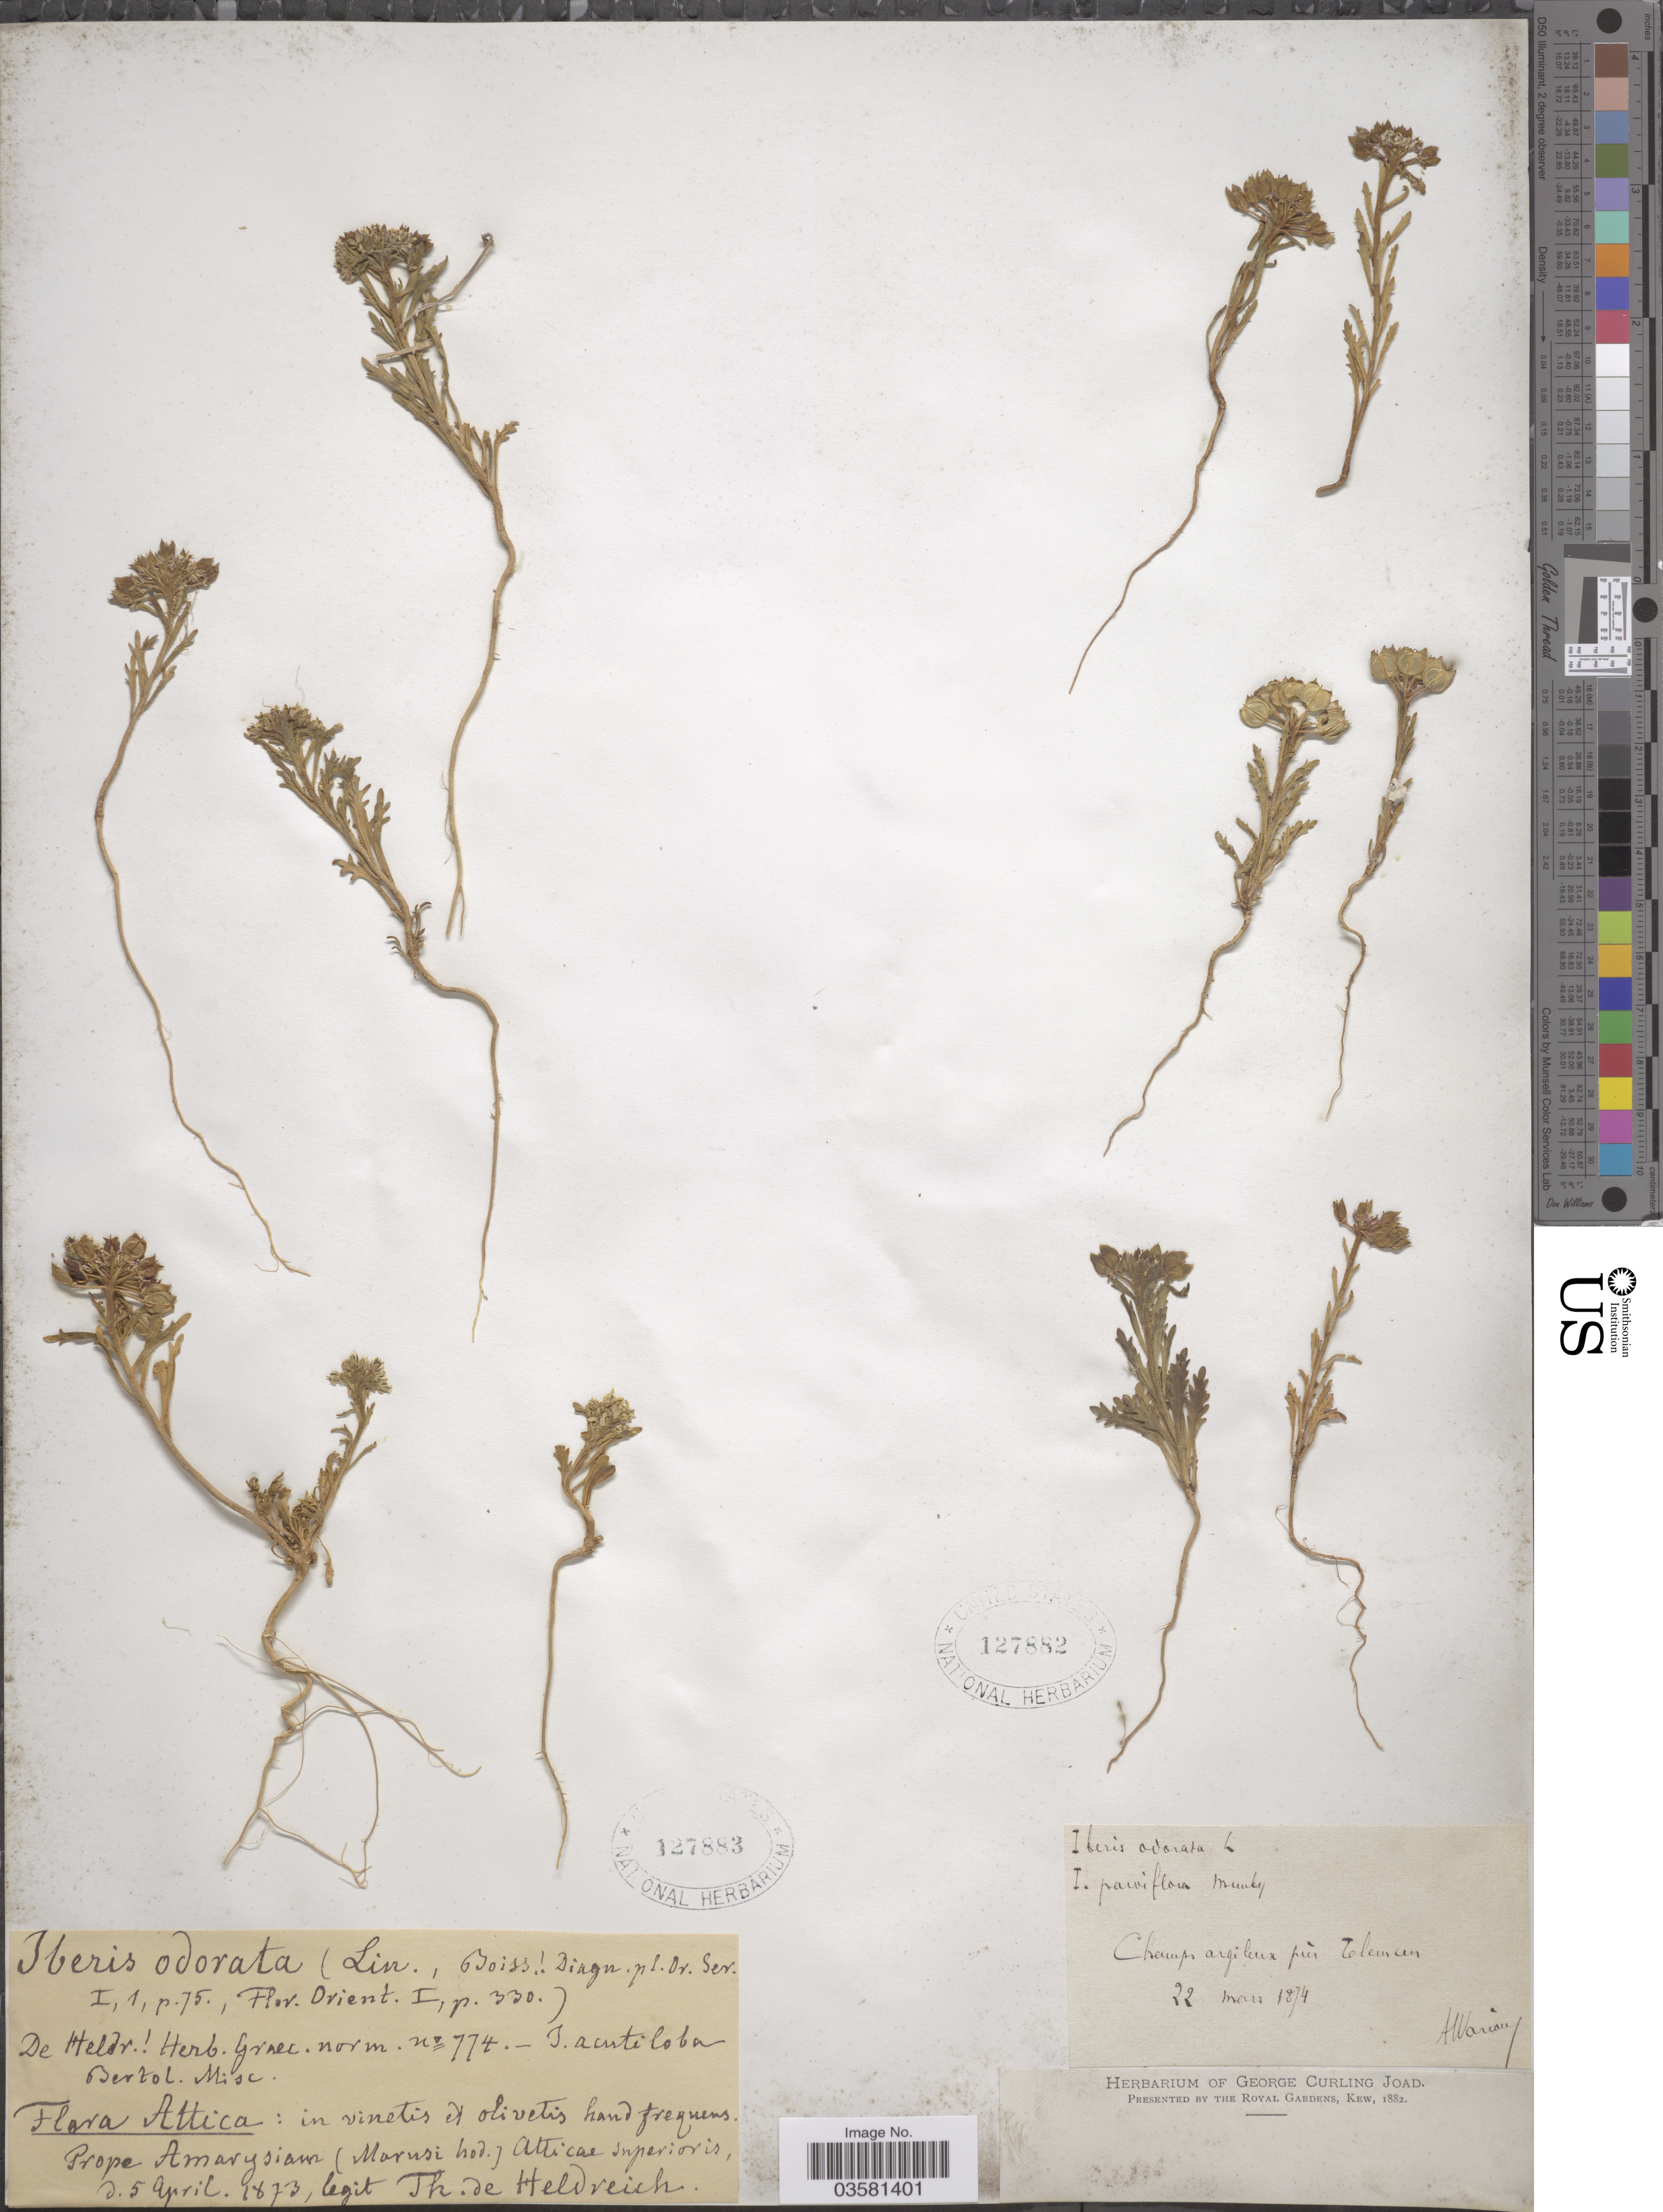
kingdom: Plantae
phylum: Tracheophyta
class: Magnoliopsida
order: Brassicales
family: Brassicaceae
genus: Iberis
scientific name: Iberis odorata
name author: L.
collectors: T. De Heldreich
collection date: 1873-04-05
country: Greece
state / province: Attica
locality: Prope Amarysiam (Marnsi hod. Atticæ superioris).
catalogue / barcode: US 127883-2